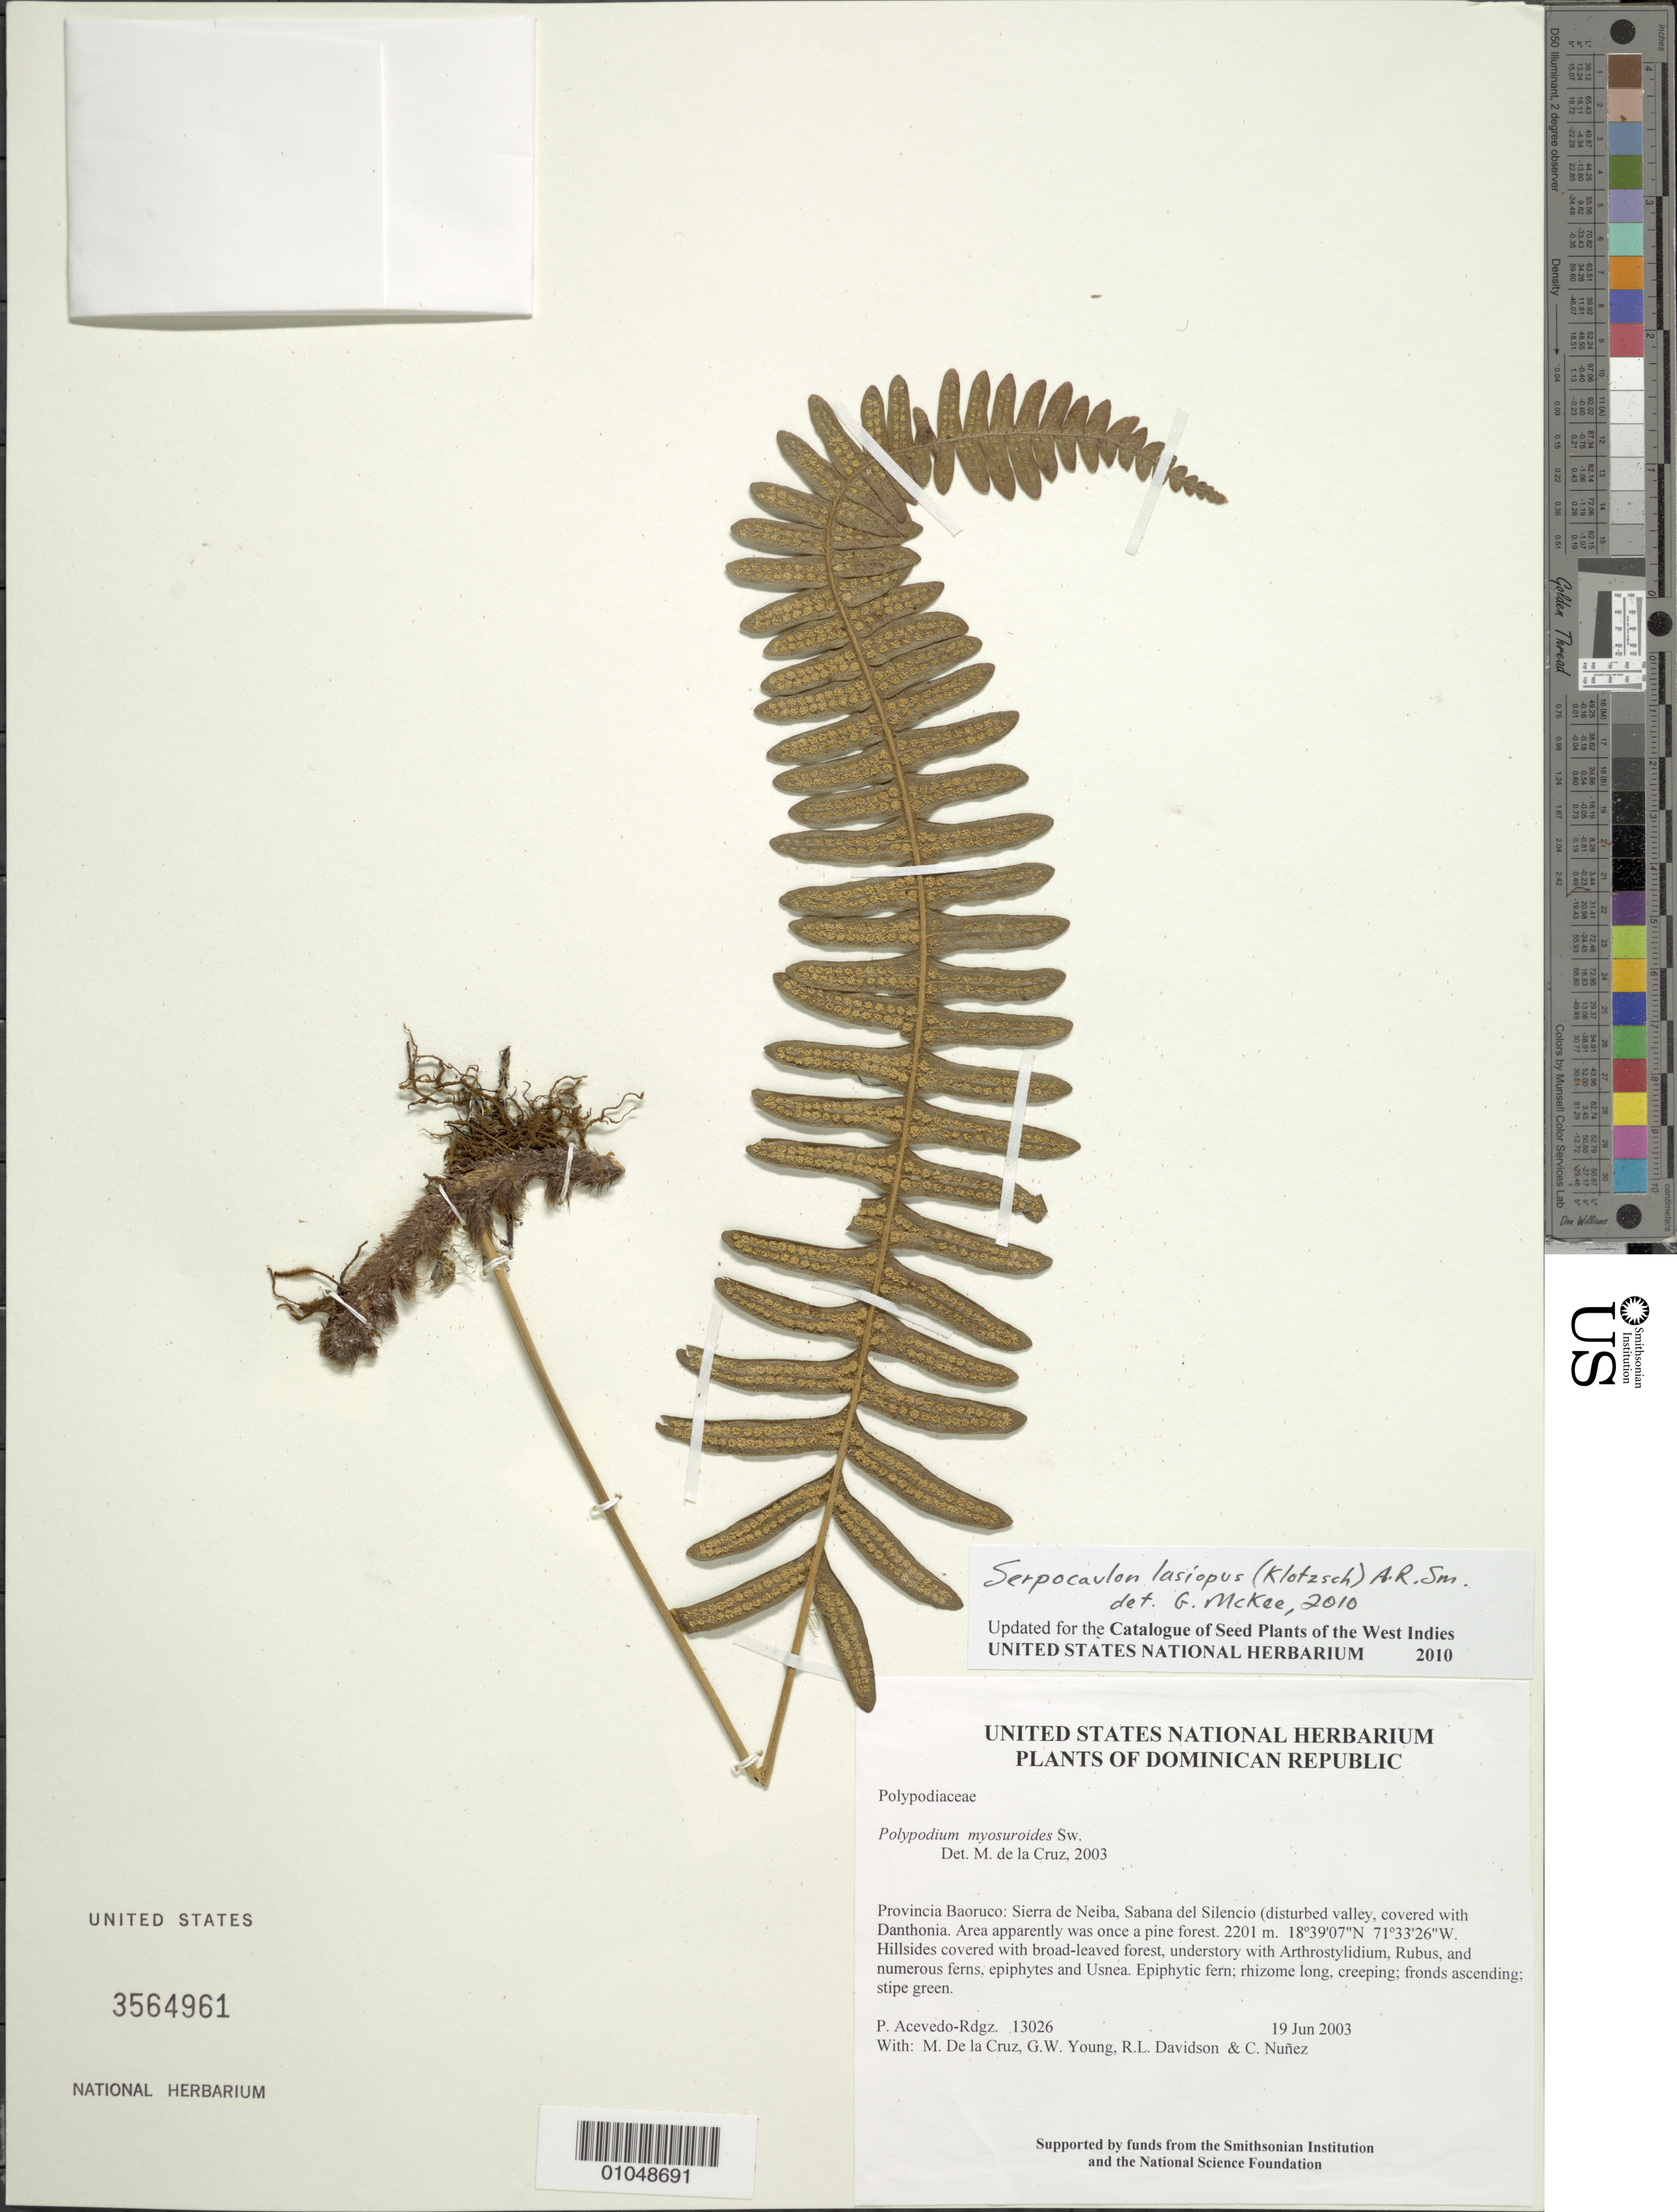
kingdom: Plantae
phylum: Tracheophyta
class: Polypodiopsida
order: Polypodiales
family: Polypodiaceae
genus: Serpocaulon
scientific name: Serpocaulon lasiopus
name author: (Klotzsch) A.R. Sm.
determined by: McKee, G. S., (US), NMNH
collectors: P. Acevedo-Rodr., M. de la Cruz, J. Rawlins, G. Young, R. Davidson & C. Nunez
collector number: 13026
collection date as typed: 19 Jun 2003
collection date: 2003-06-19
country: Dominican Republic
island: Hispaniola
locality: Provincia Baoruco: Sierra de Neiba, Sabana del Silencio (disturbed valley, covered with Danthonia. Area apparently was once a pine forest.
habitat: Hillsides covered with broad-leaved forest, understory with Arthrostylidium, Rubus, and numerous ferns, epiphytes and Usnea.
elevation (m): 2201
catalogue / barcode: US 3564961